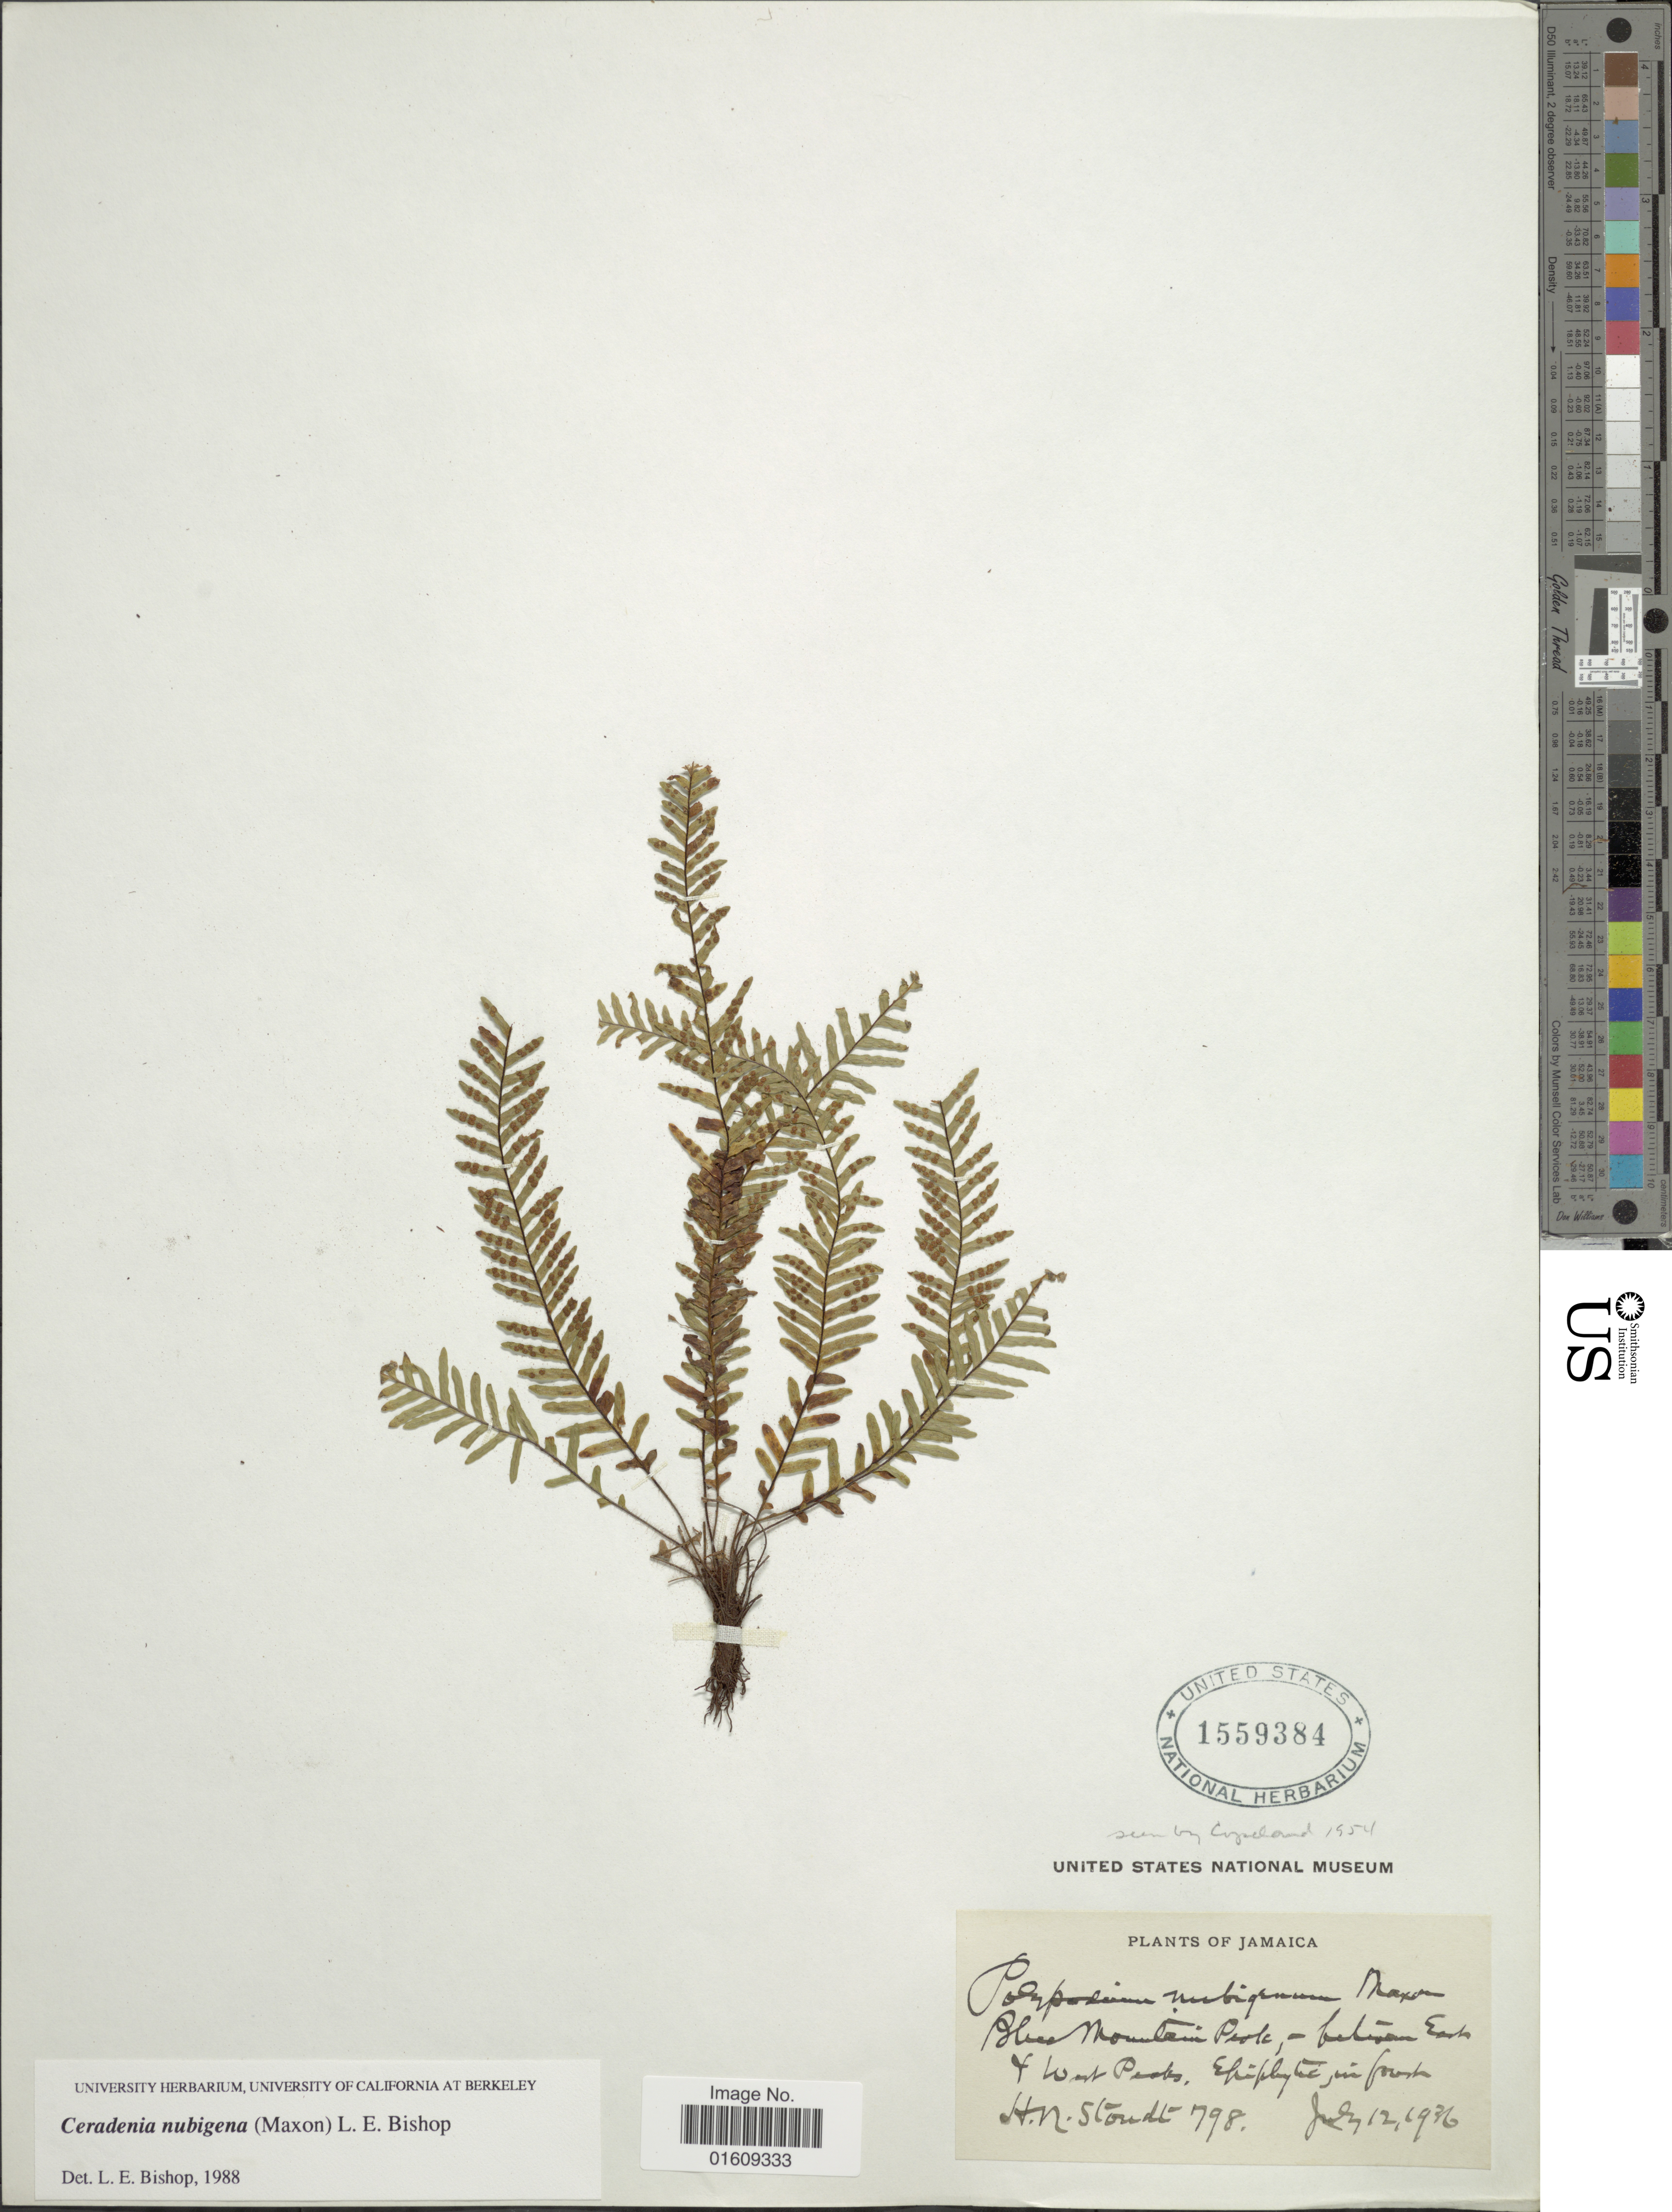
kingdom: Plantae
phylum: Tracheophyta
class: Polypodiopsida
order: Polypodiales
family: Polypodiaceae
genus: Ceradenia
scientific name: Ceradenia nubigena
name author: (Maxon) L.E. Bishop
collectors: H. Stoudt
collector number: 798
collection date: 1936-07-12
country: Jamaica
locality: Jamaica, Blue Mountain Peak - below east of West Peak.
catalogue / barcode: US 1559384